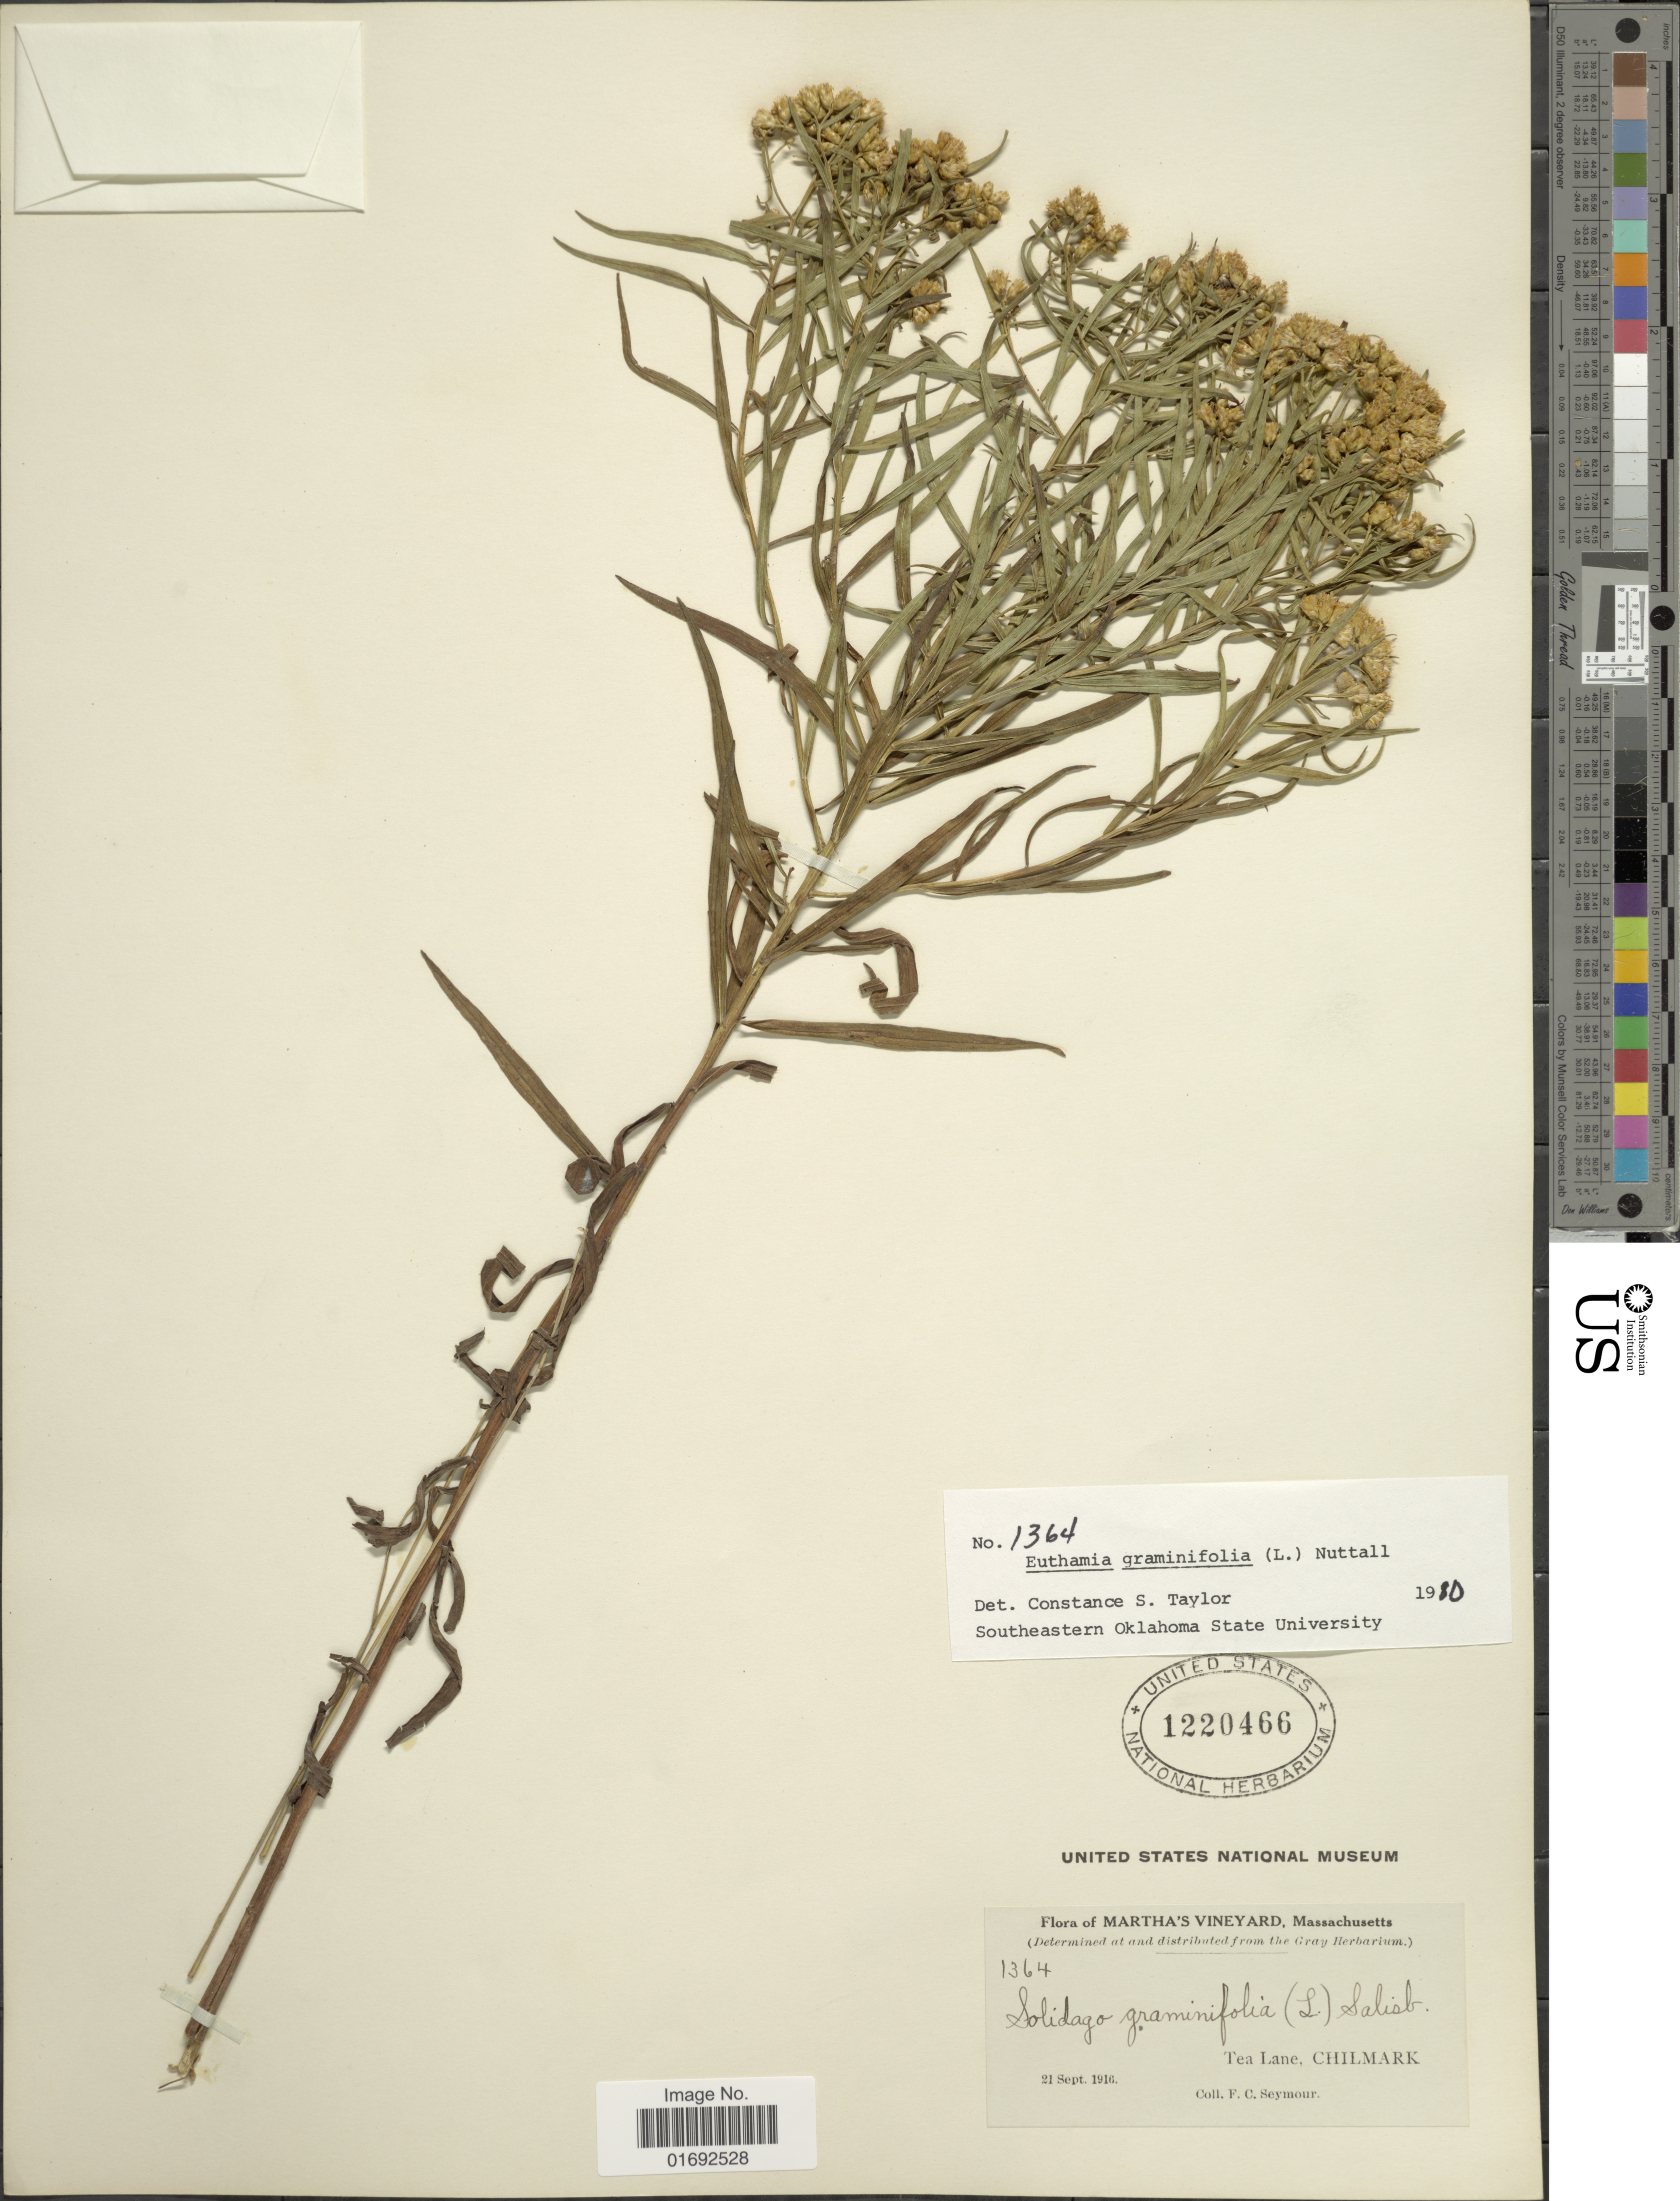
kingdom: Plantae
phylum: Tracheophyta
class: Magnoliopsida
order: Asterales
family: Asteraceae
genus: Euthamia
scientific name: Euthamia graminifolia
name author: (L.) Nutt.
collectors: F. C. Seymour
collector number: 1364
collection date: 1916-09-21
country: United States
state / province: Massachusetts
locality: Matha's Vineyard, Tea Lane, Chilmark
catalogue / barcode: US 1220466